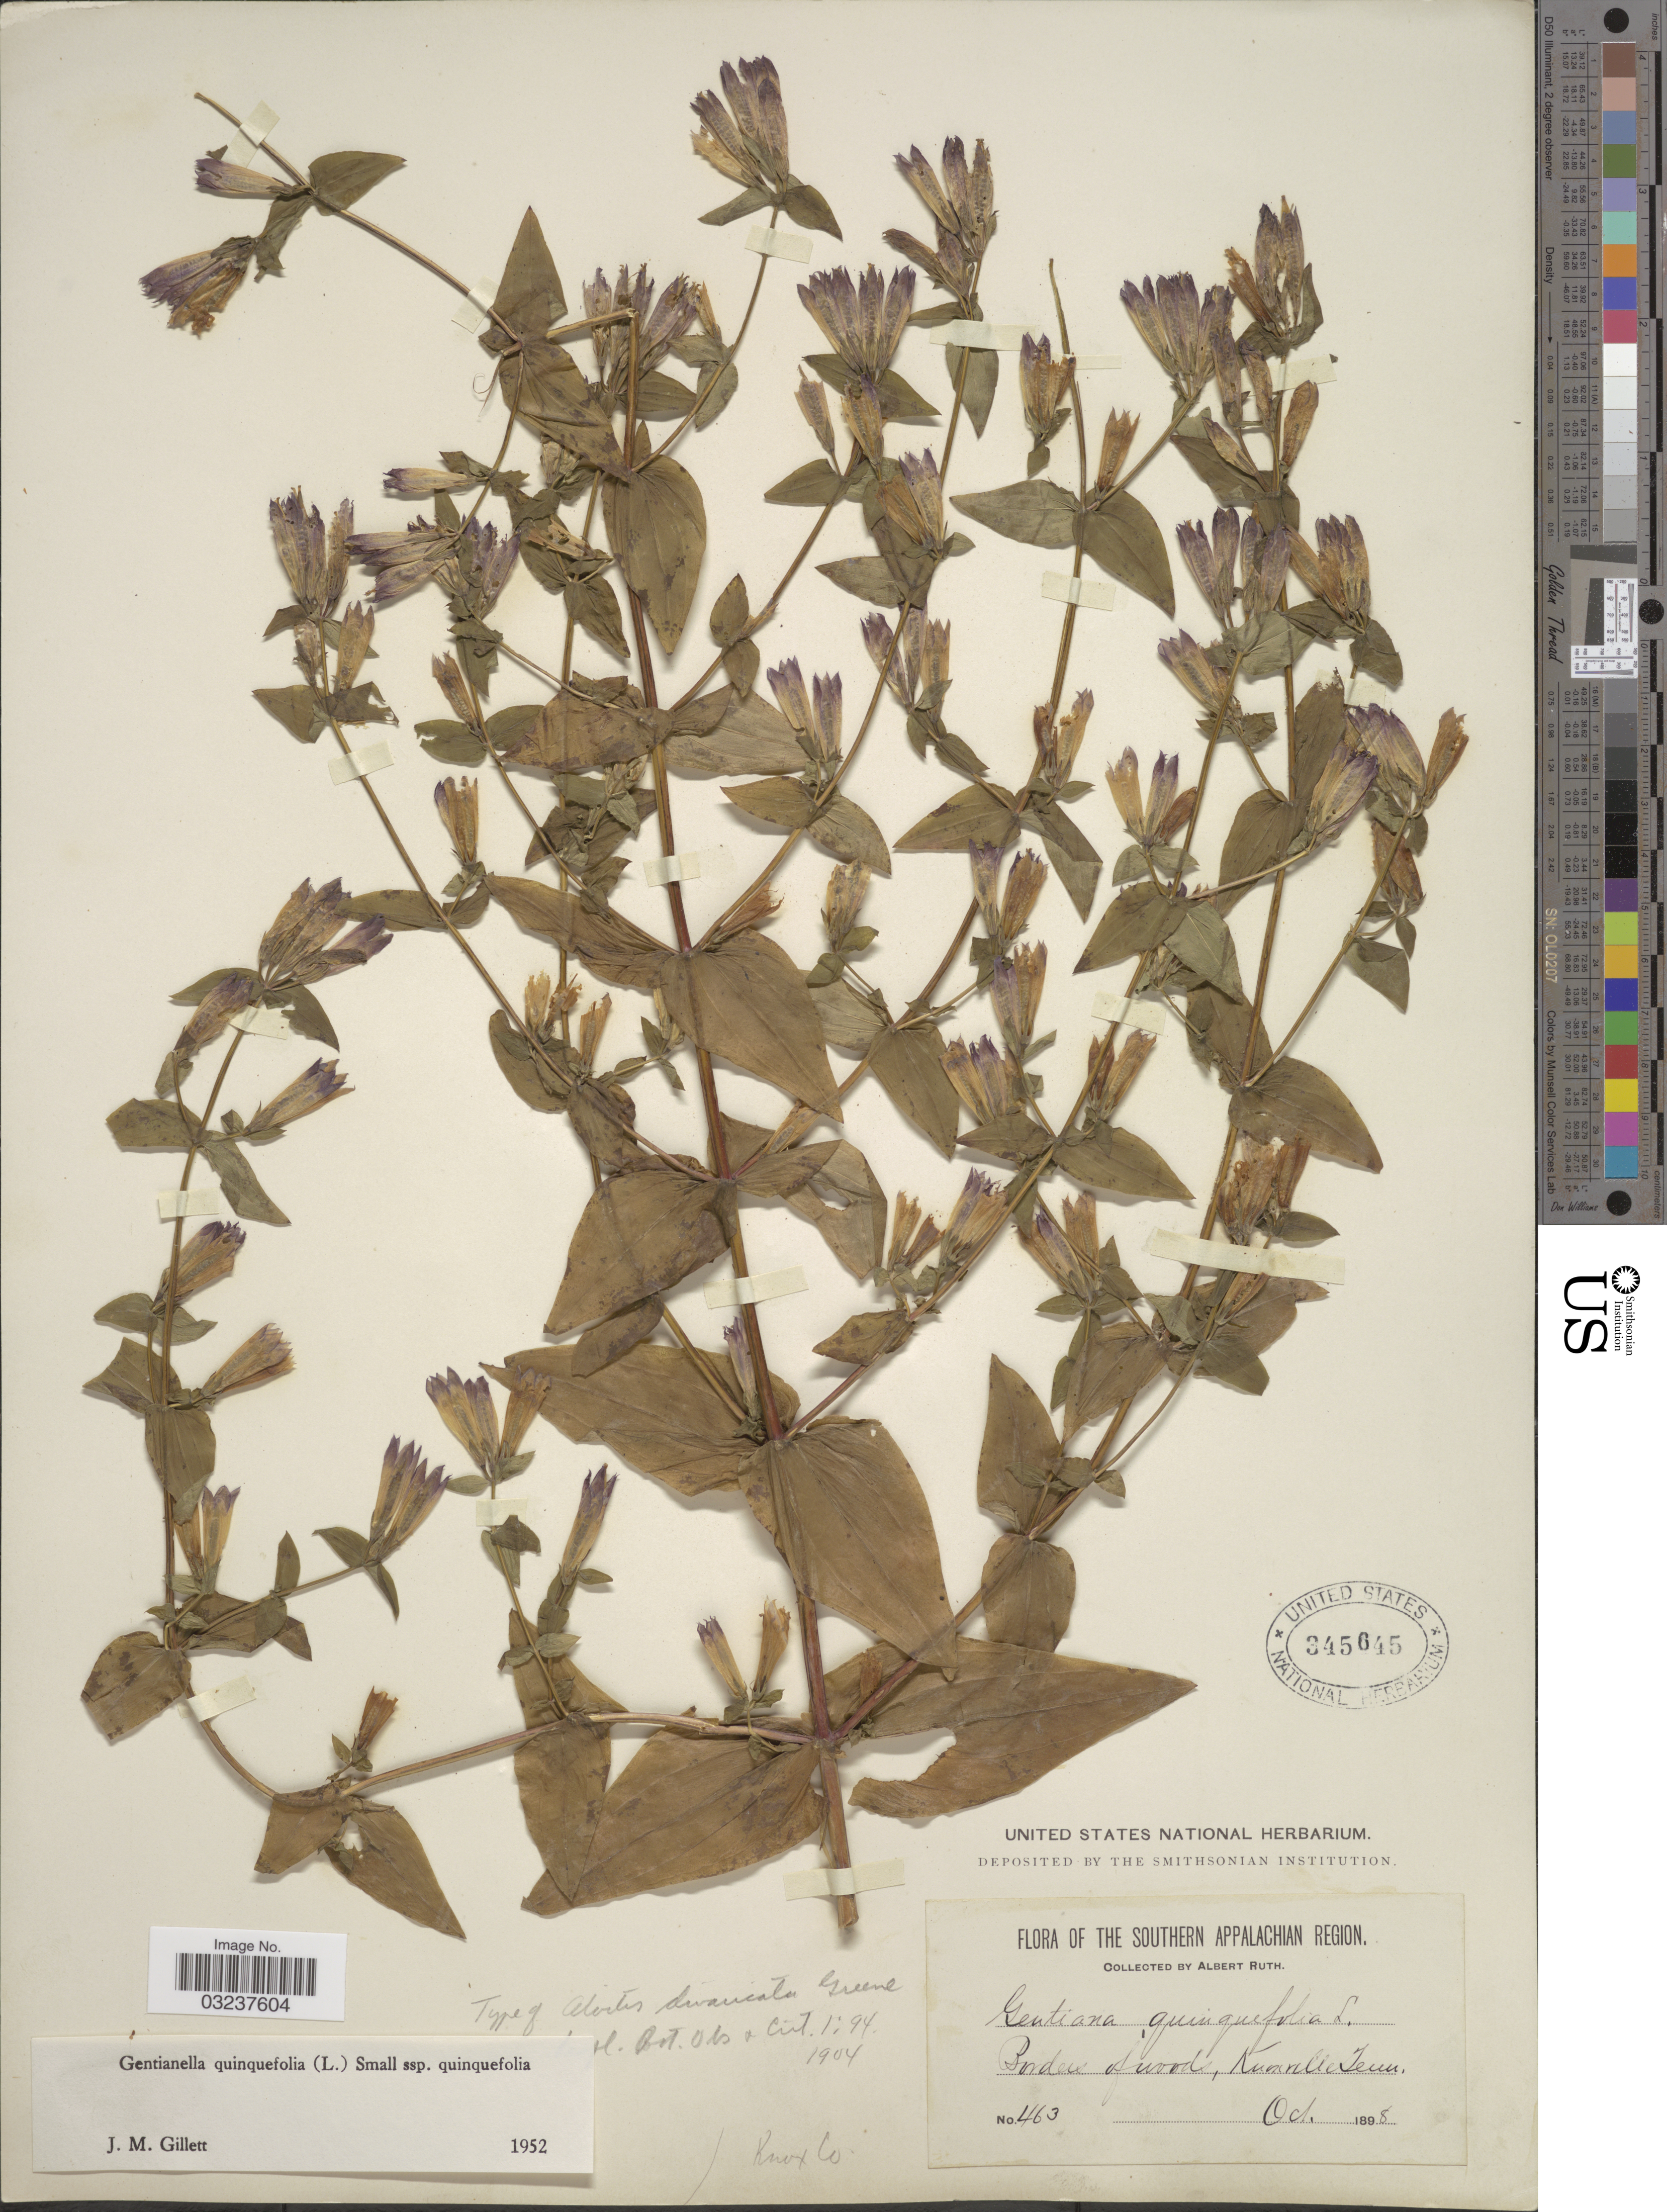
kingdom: Plantae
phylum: Tracheophyta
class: Magnoliopsida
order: Gentianales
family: Gentianaceae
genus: Gentianella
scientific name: Gentianella quinquefolia subsp. quinquefolia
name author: (L.) Small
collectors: A. Ruth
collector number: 463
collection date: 1898-10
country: United States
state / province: Tennessee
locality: The Southern Appalchian Region, Borders of woods, Knoxville. Knox Co.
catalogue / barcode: US 345645